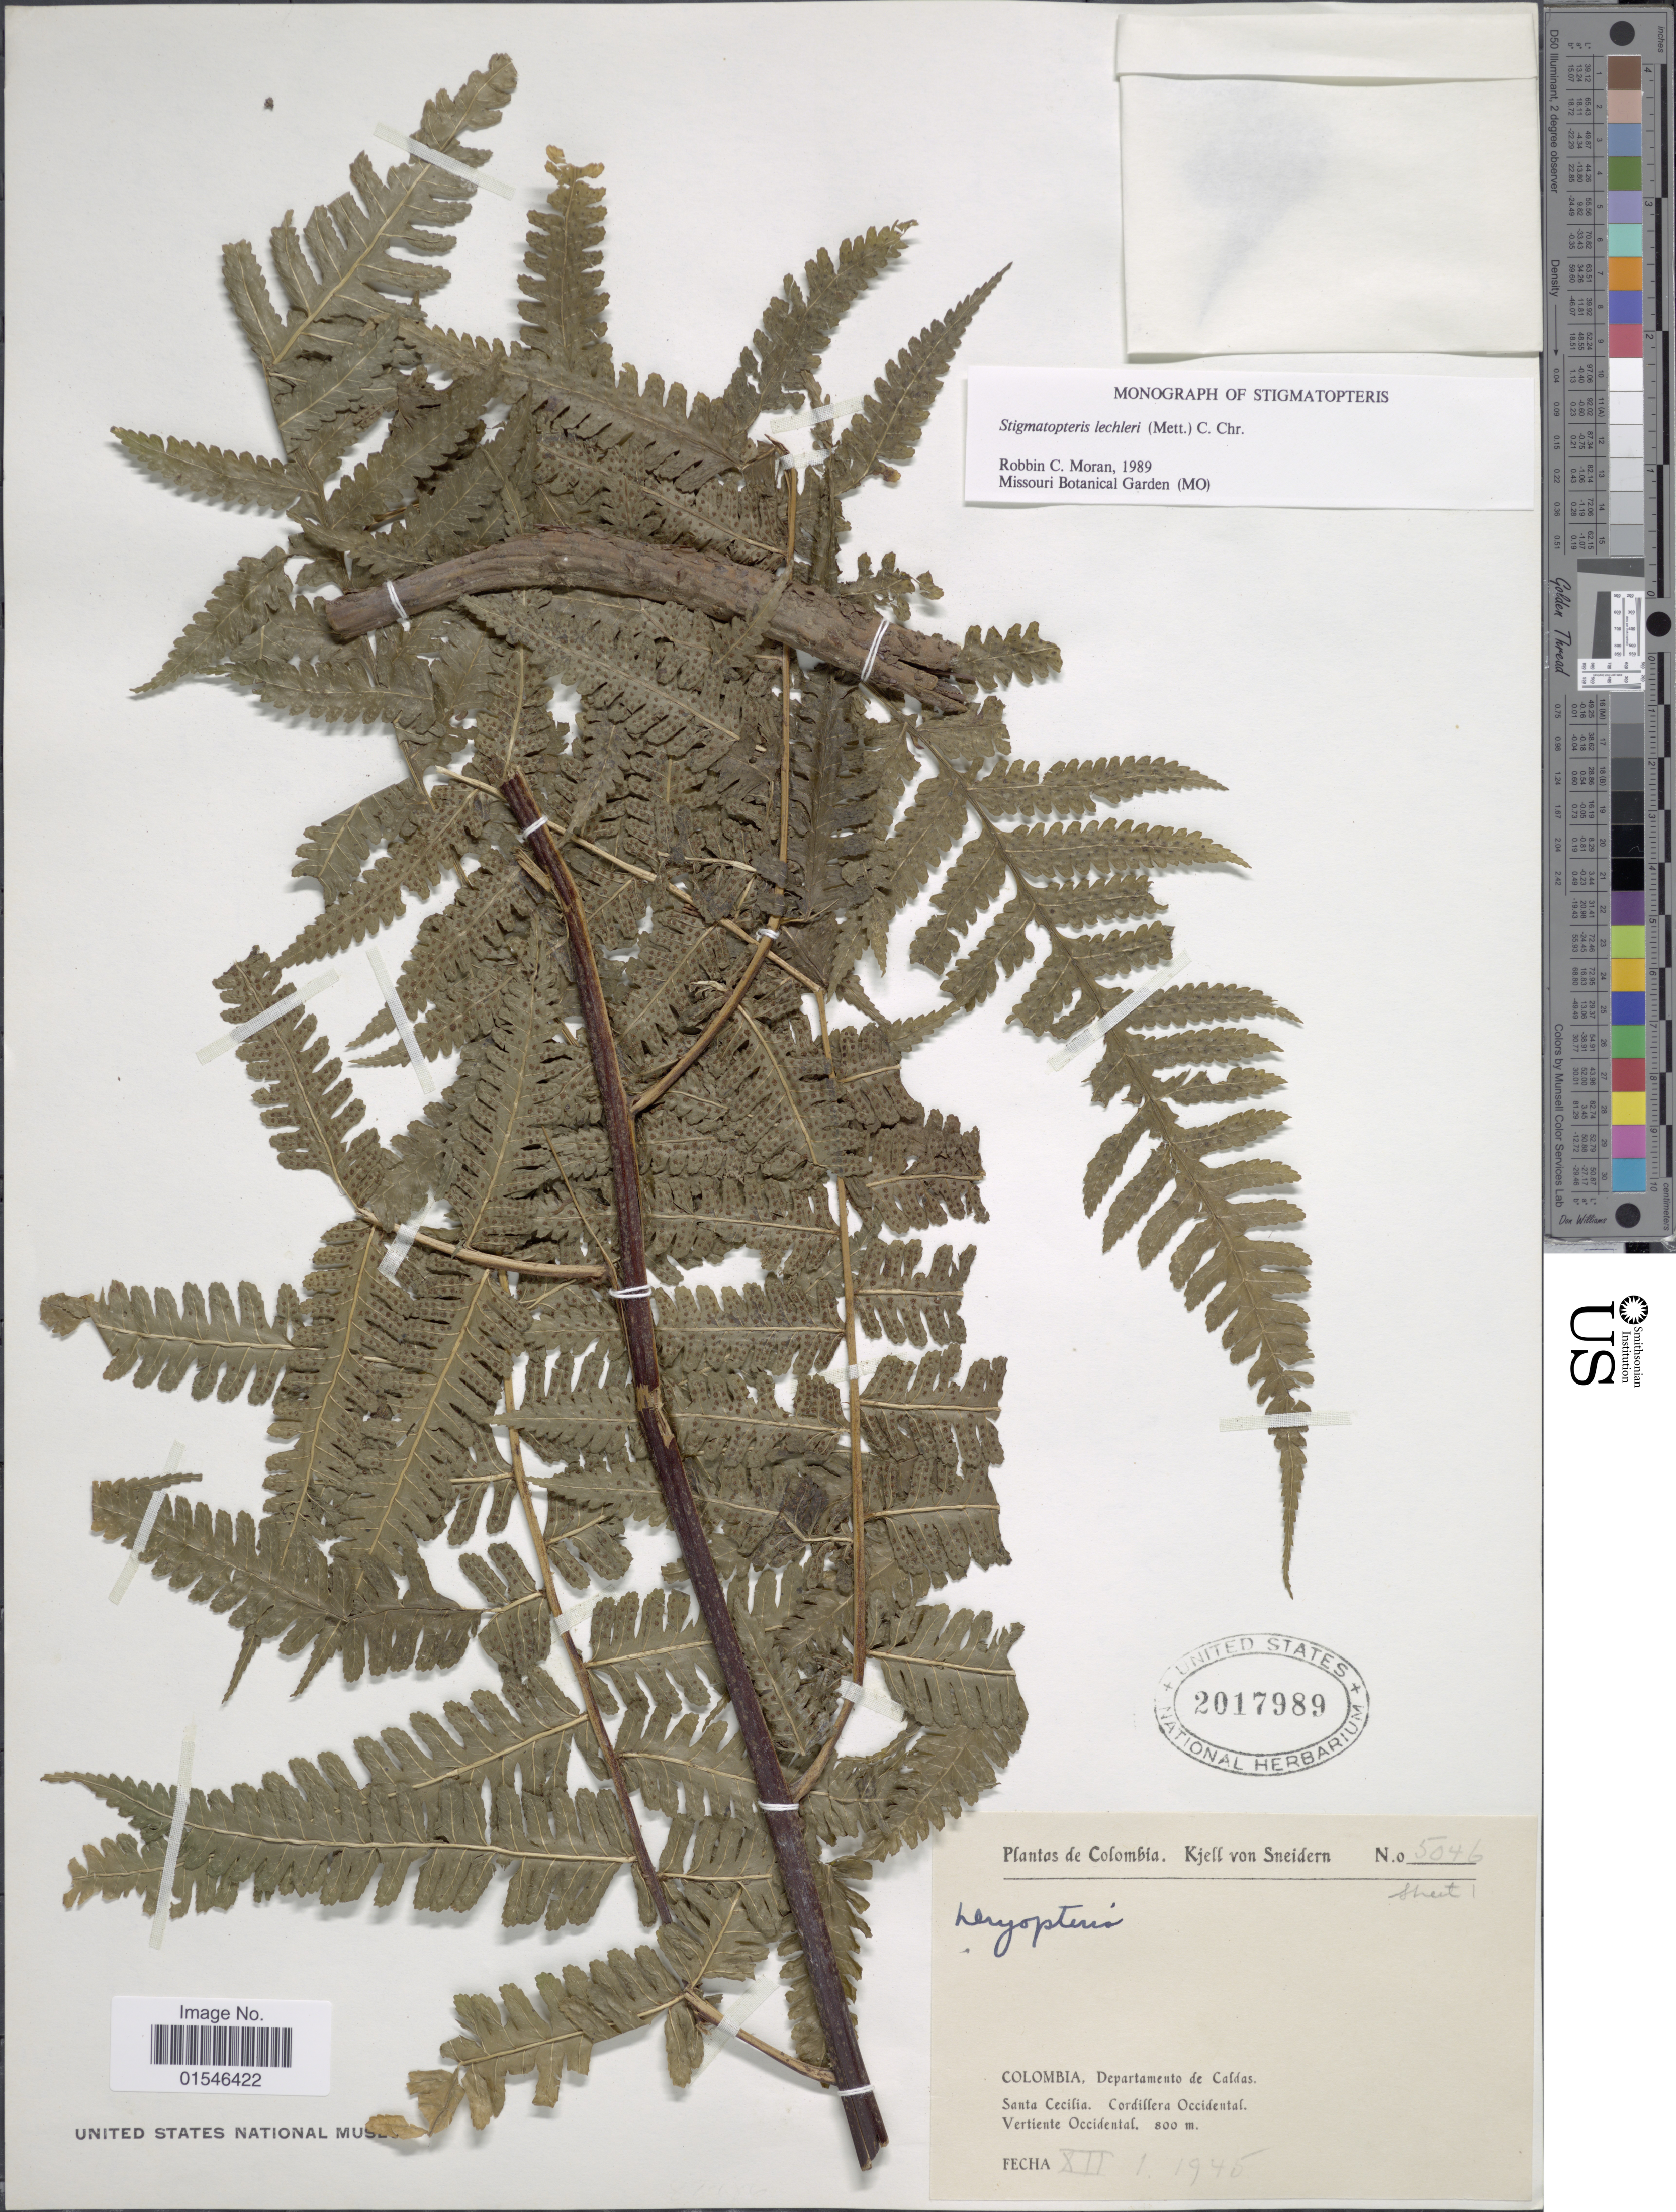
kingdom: Plantae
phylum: Tracheophyta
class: Polypodiopsida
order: Polypodiales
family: Dryopteridaceae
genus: Stigmatopteris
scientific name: Stigmatopteris lechleri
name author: (Mett.) C. Chr.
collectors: K. von Sneidern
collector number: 5046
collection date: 1945-12-01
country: Colombia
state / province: Caldas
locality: Santa Cecilia. Cordillera Occidental. Vertiente Occidental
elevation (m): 800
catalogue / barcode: US 2017989